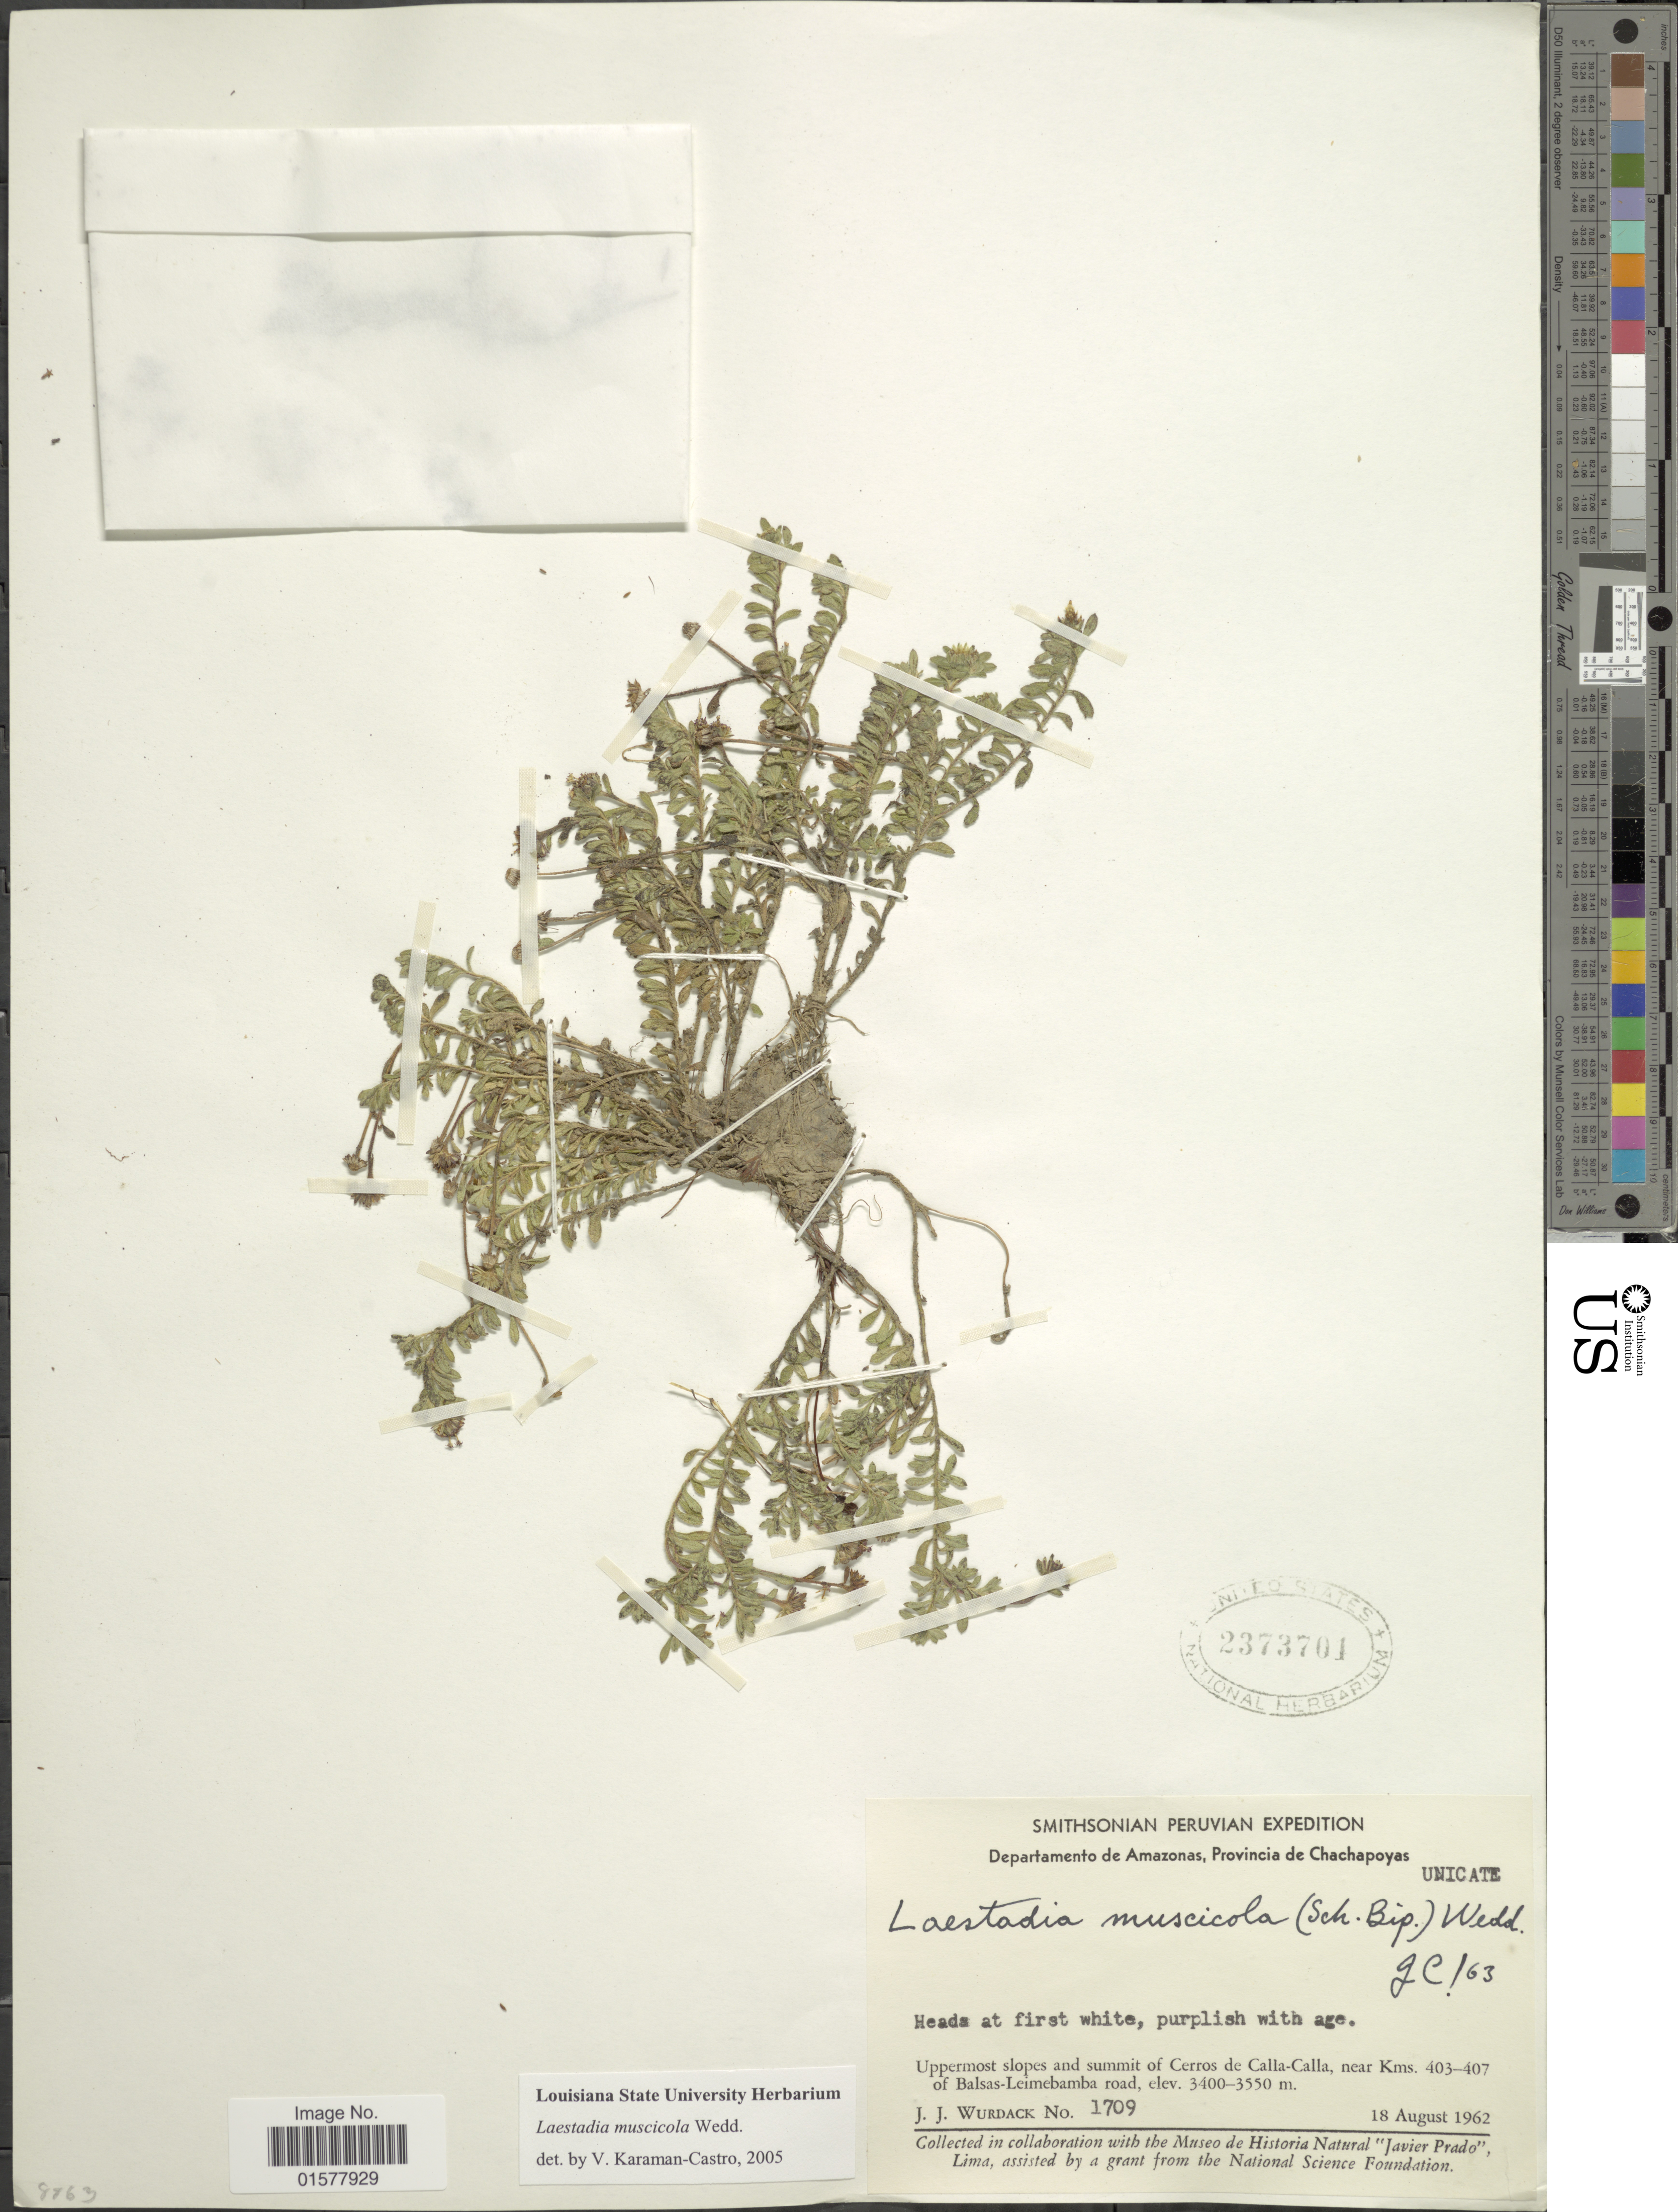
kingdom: Plantae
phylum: Tracheophyta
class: Magnoliopsida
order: Asterales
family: Asteraceae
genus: Laestadia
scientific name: Laestadia muscicola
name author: Wedd.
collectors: J. J. Wurdack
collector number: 1709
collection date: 1962-08-18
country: Peru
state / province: Amazonas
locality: Departamento de Amazonas, Provincia de Chachapoyas, Uppermost slopes and summit of Cerros de Calla-Calla, near Km. 403-407 of Balsas-Leimebamba road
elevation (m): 3400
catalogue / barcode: US 2373701